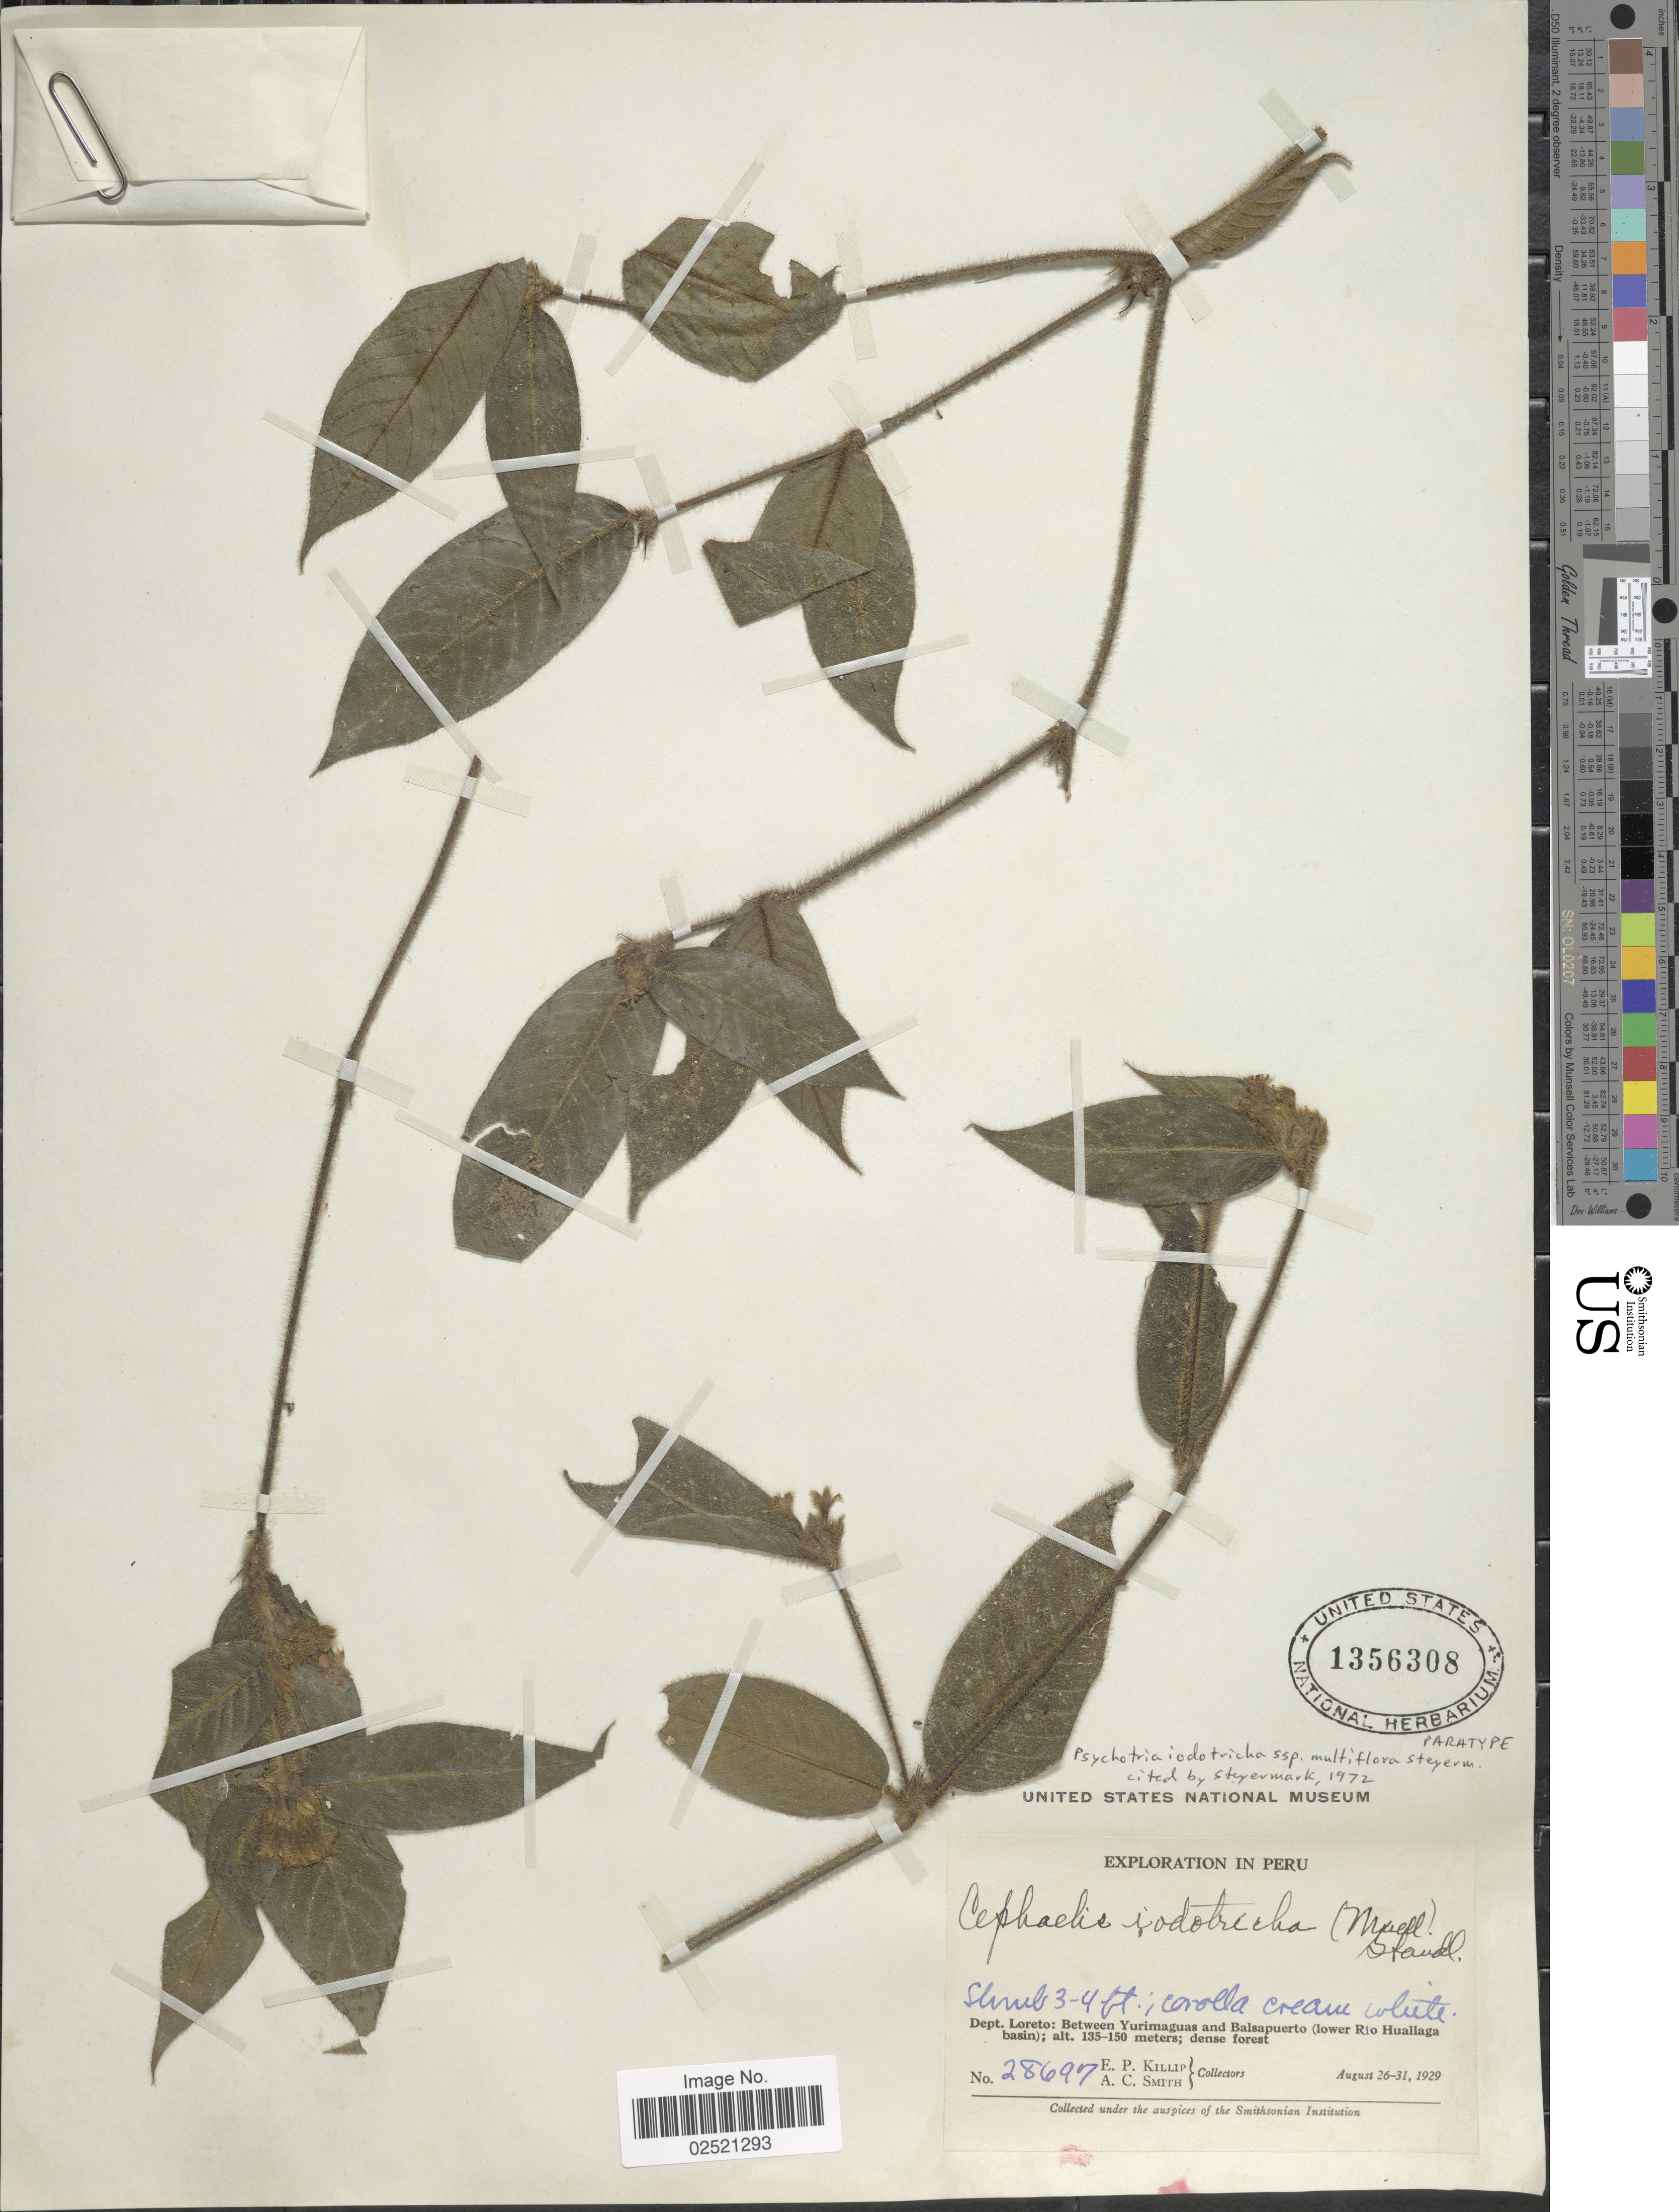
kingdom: Plantae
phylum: Tracheophyta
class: Magnoliopsida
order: Gentianales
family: Rubiaceae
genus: Psychotria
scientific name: Psychotria iodotricha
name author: Müll. Arg.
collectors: E. P. Killip & A. C. Smith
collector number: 28697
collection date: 1929-08-26/1929-08-31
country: Peru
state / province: Loreto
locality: Between Yurimaguas and Balsapuerto (lower Rio Huallaga basin).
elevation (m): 135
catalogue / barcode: US 1356308